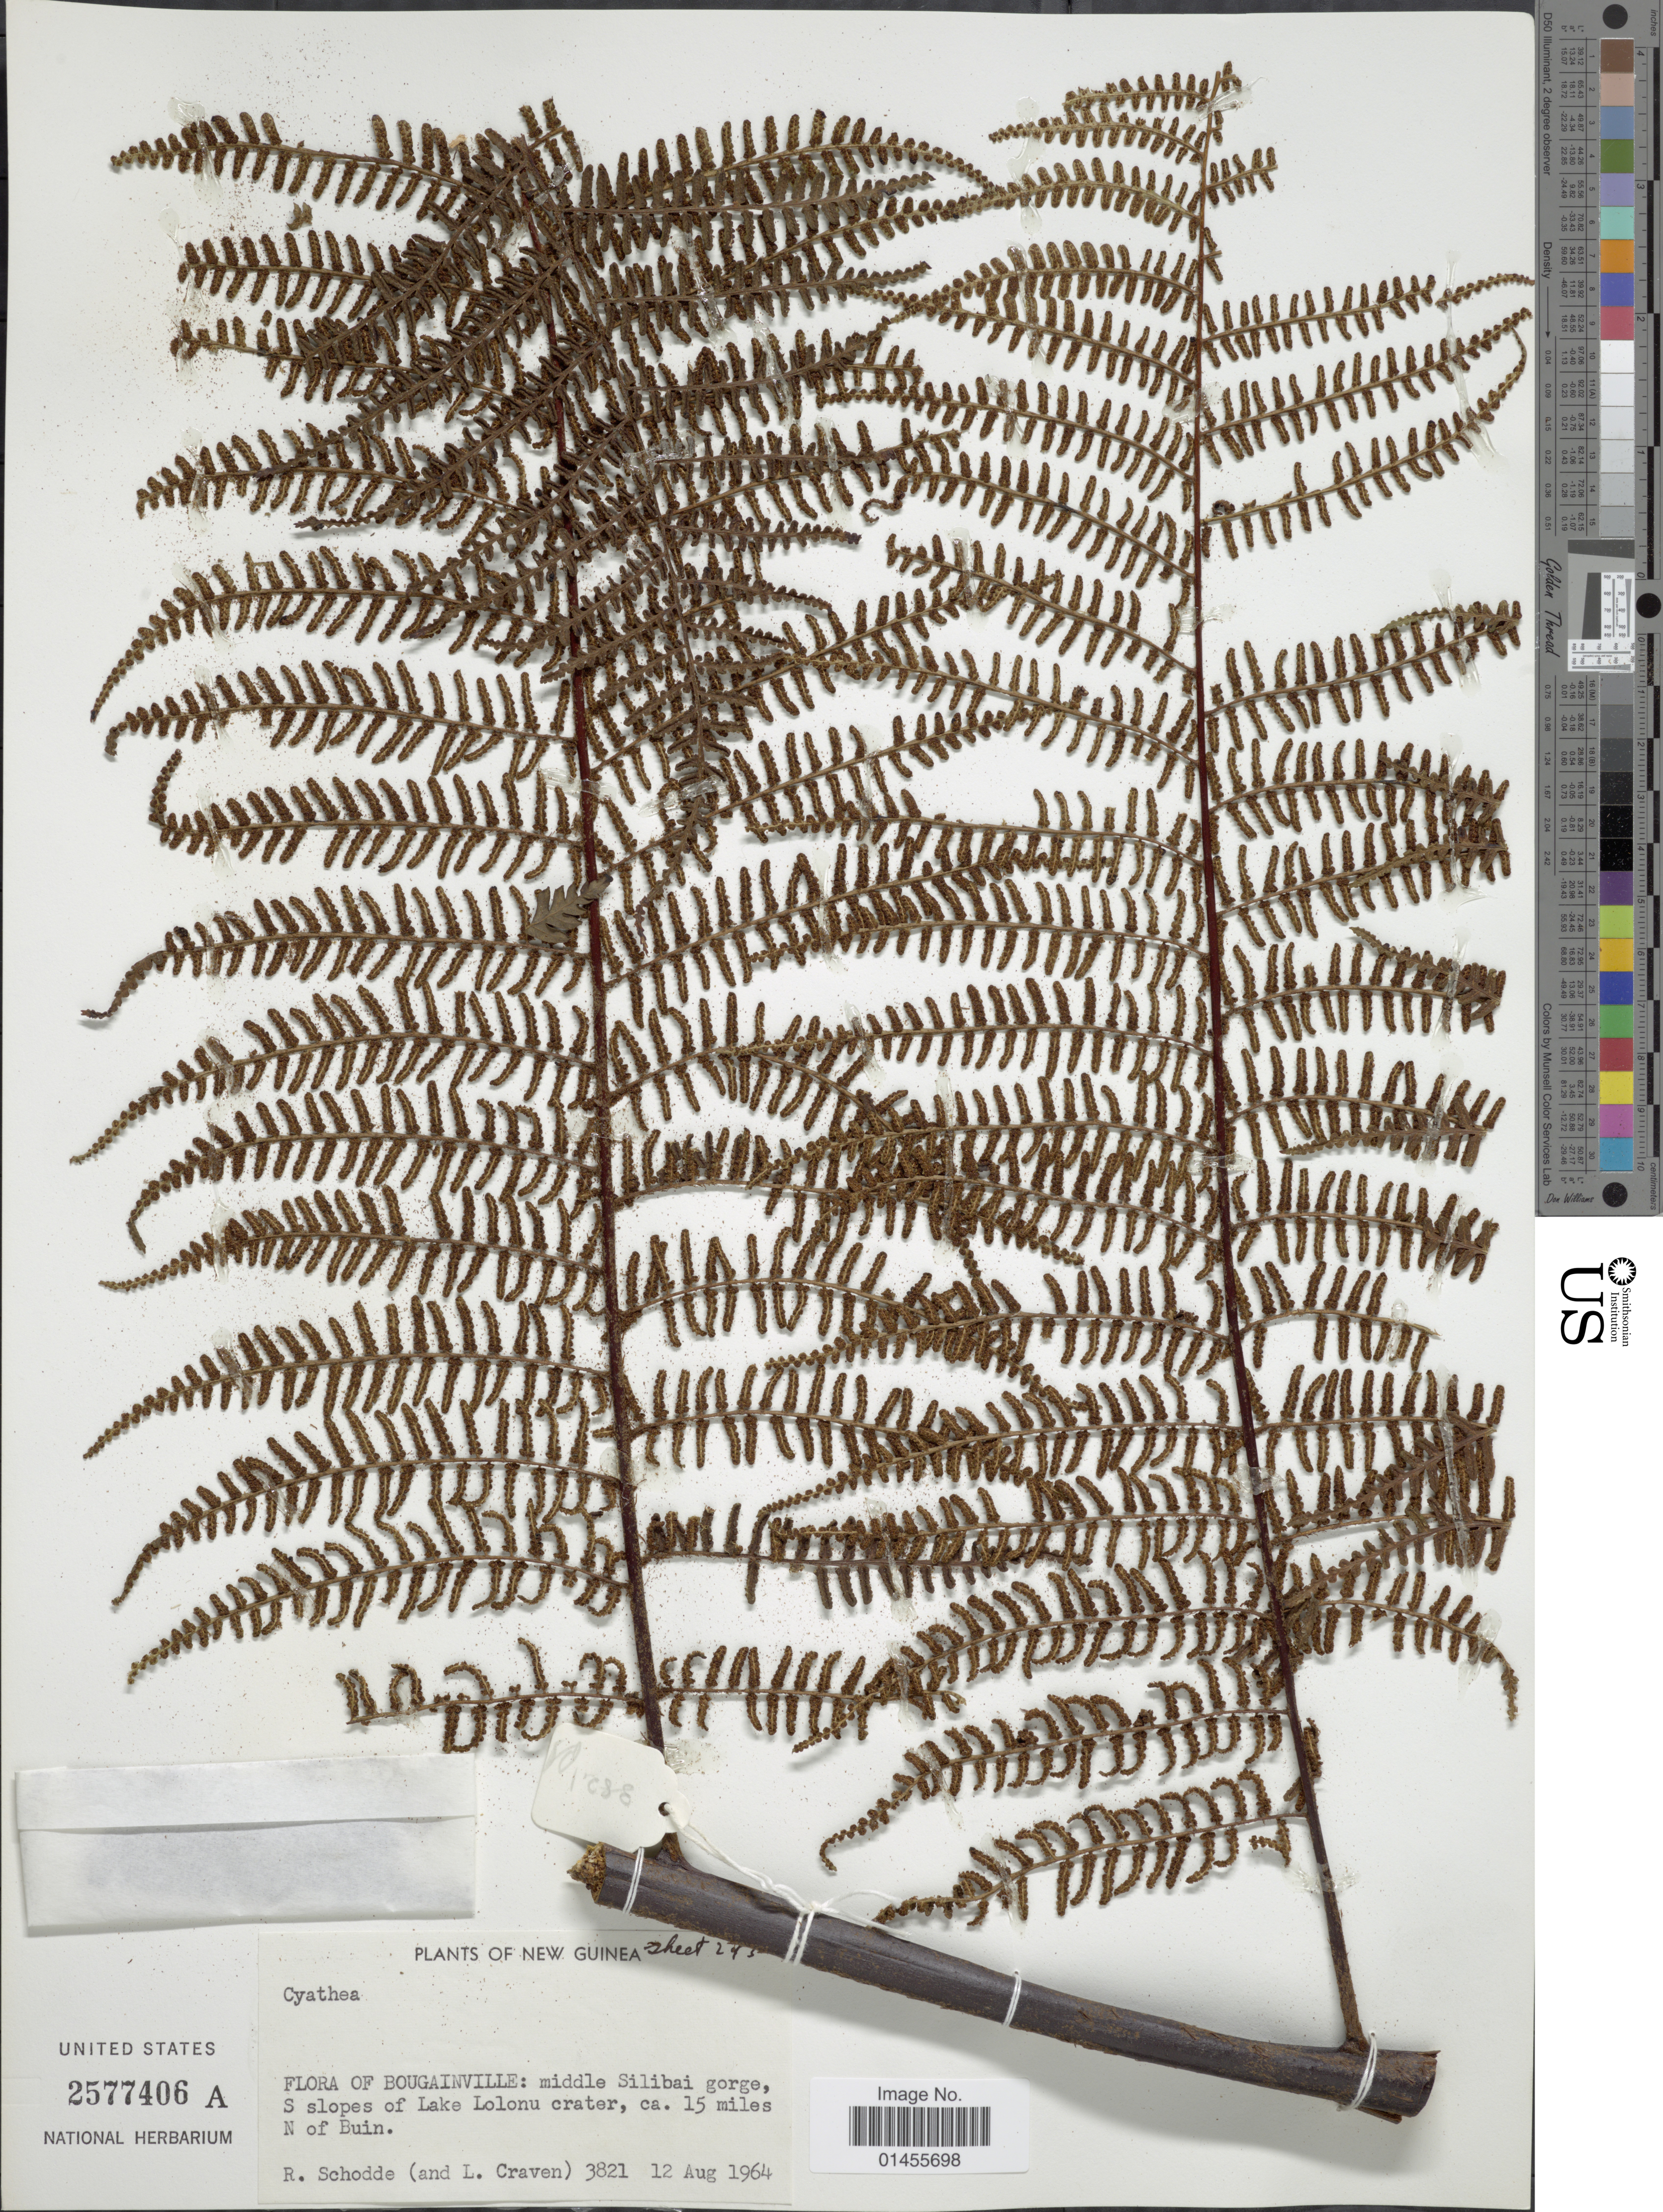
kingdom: Plantae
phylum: Tracheophyta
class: Polypodiopsida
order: Cyatheales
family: Cyatheaceae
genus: Alsophila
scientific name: Alsophila sp.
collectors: R. Schodde & L. A. Craven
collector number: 3821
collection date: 1964-08-12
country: Papua New Guinea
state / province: Bougainville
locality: Middle Silibai gorge, S slope of Lake Lolonu crater, 15 miles N of Buin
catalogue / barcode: US 2577406A